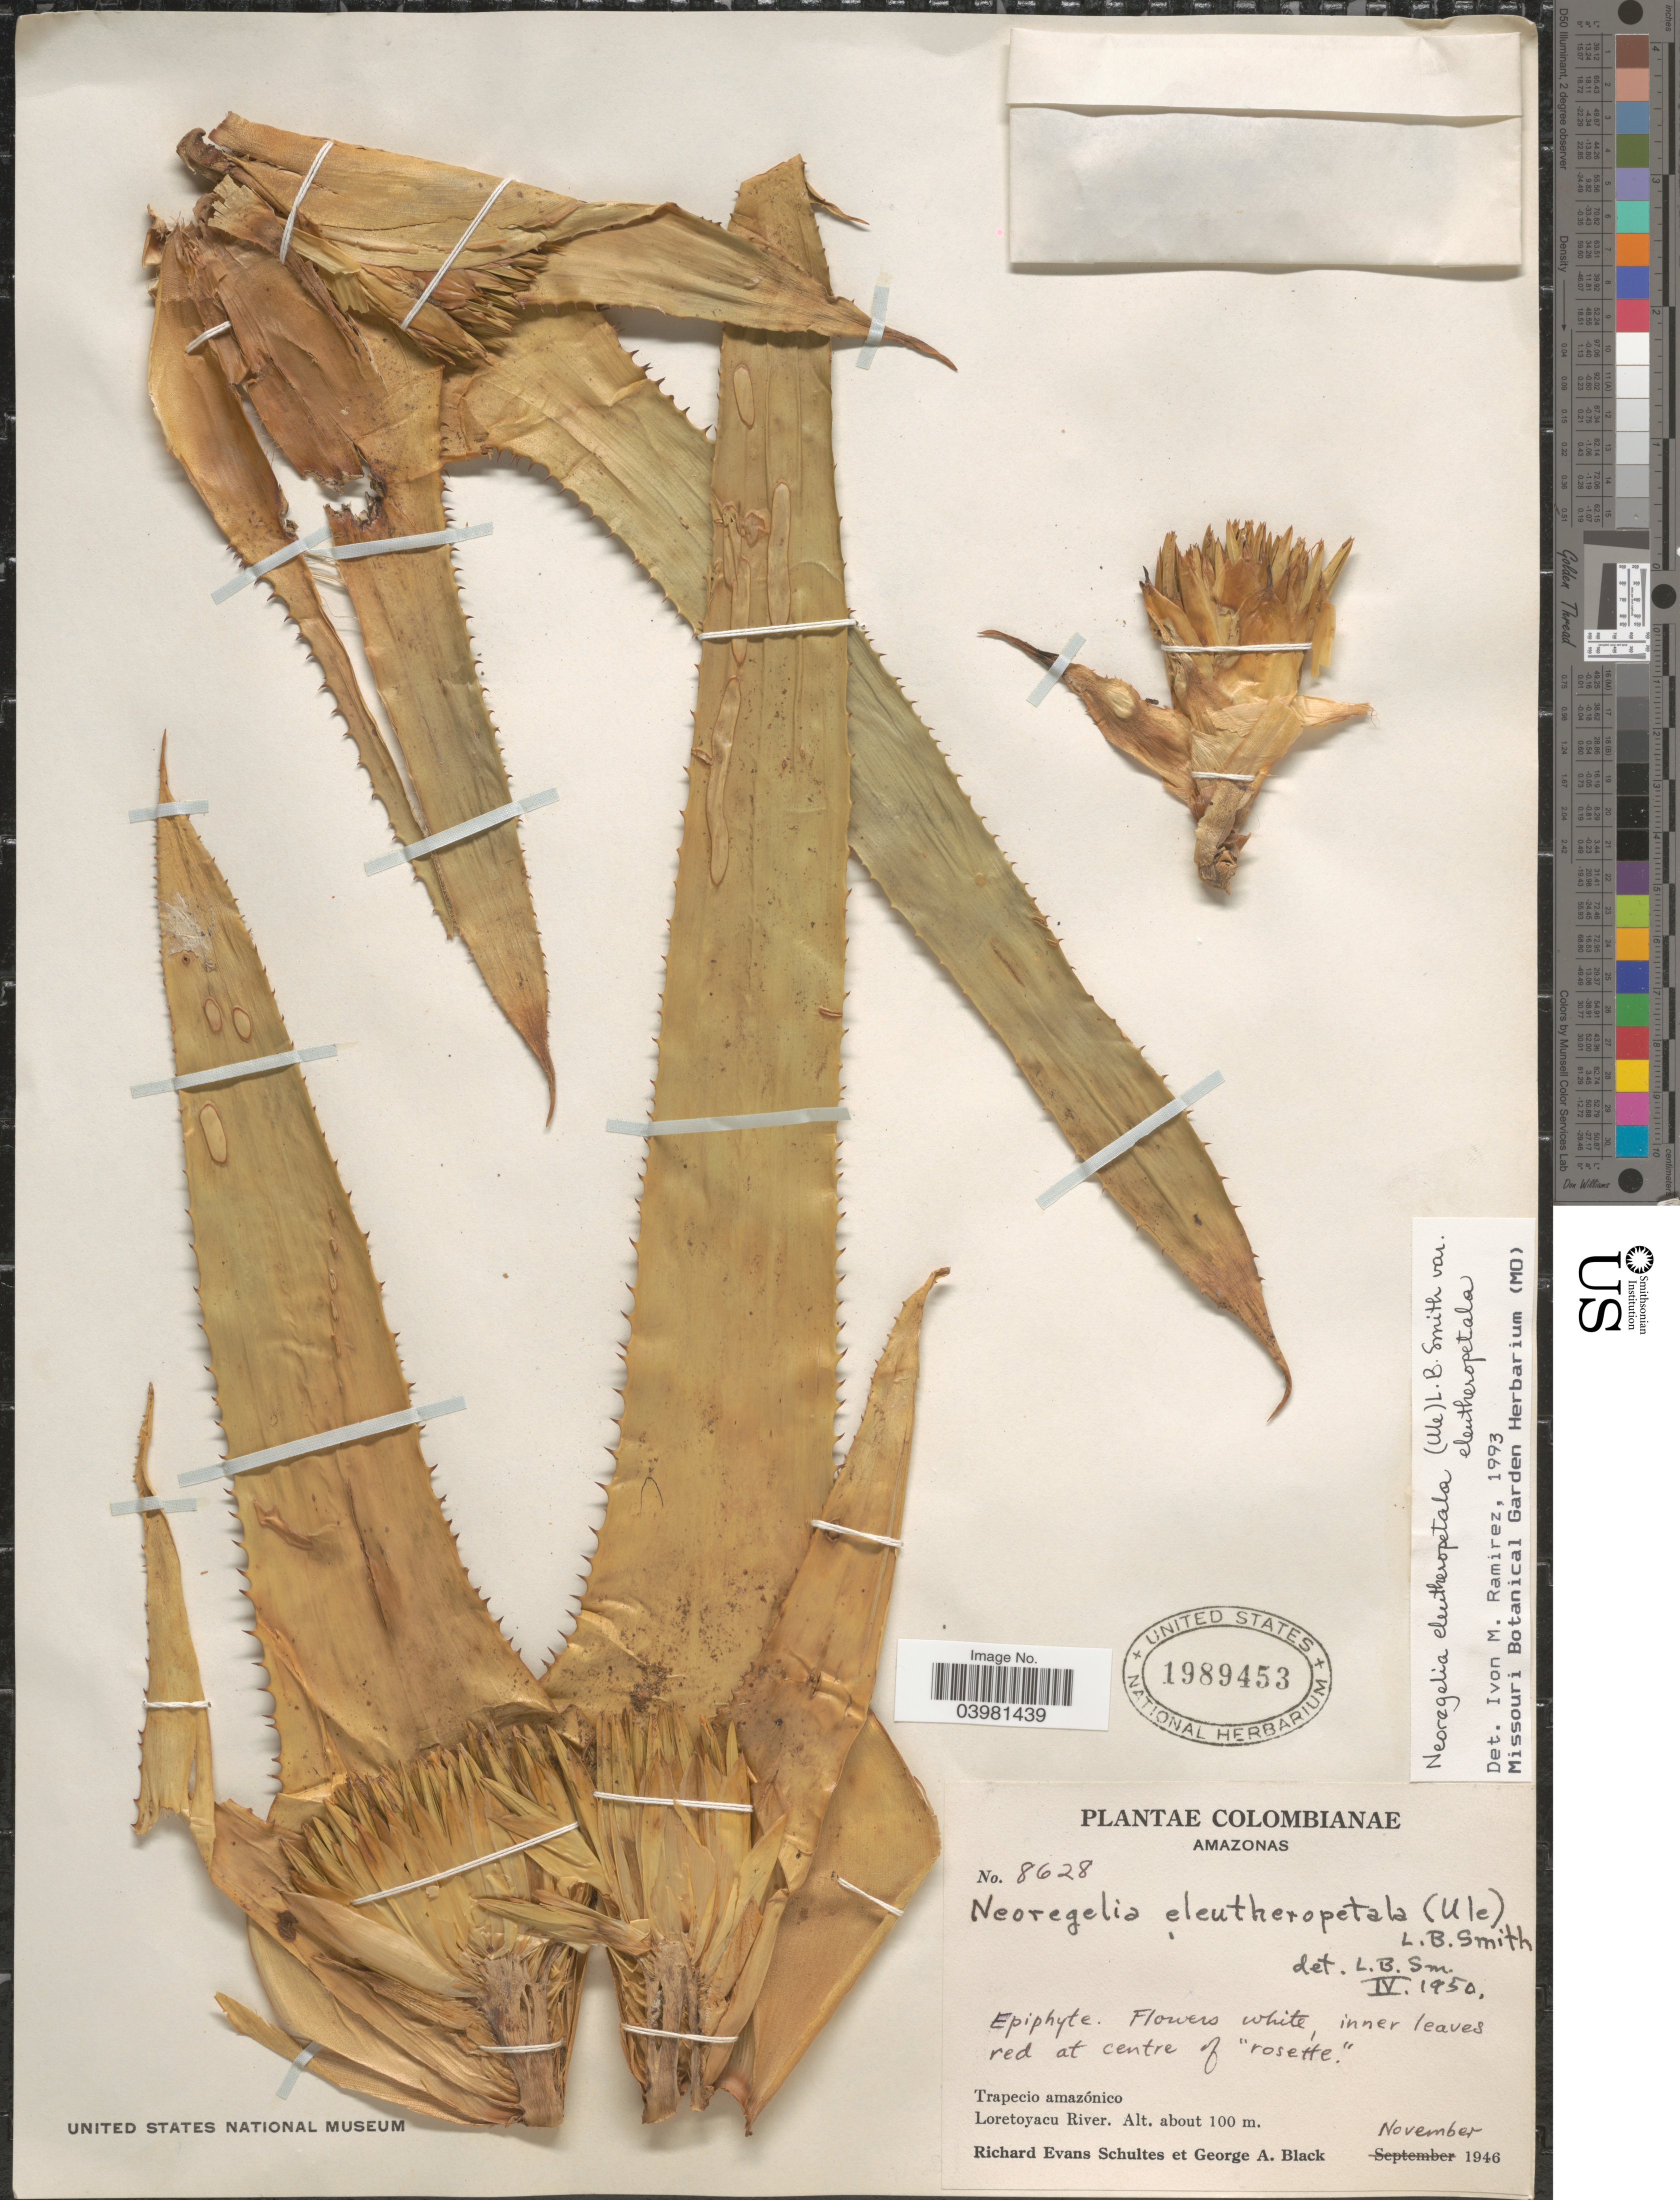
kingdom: Plantae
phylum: Tracheophyta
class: Liliopsida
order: Poales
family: Bromeliaceae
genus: Neoregelia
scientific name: Neoregelia eleutheropetala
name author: (Ule) L.B. Sm.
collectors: R. E. Schultes & G. A. Black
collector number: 8628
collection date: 1946-11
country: Colombia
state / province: Amazônas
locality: Trapecio amazónico. Loretoyacu River.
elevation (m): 100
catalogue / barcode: US 1989453